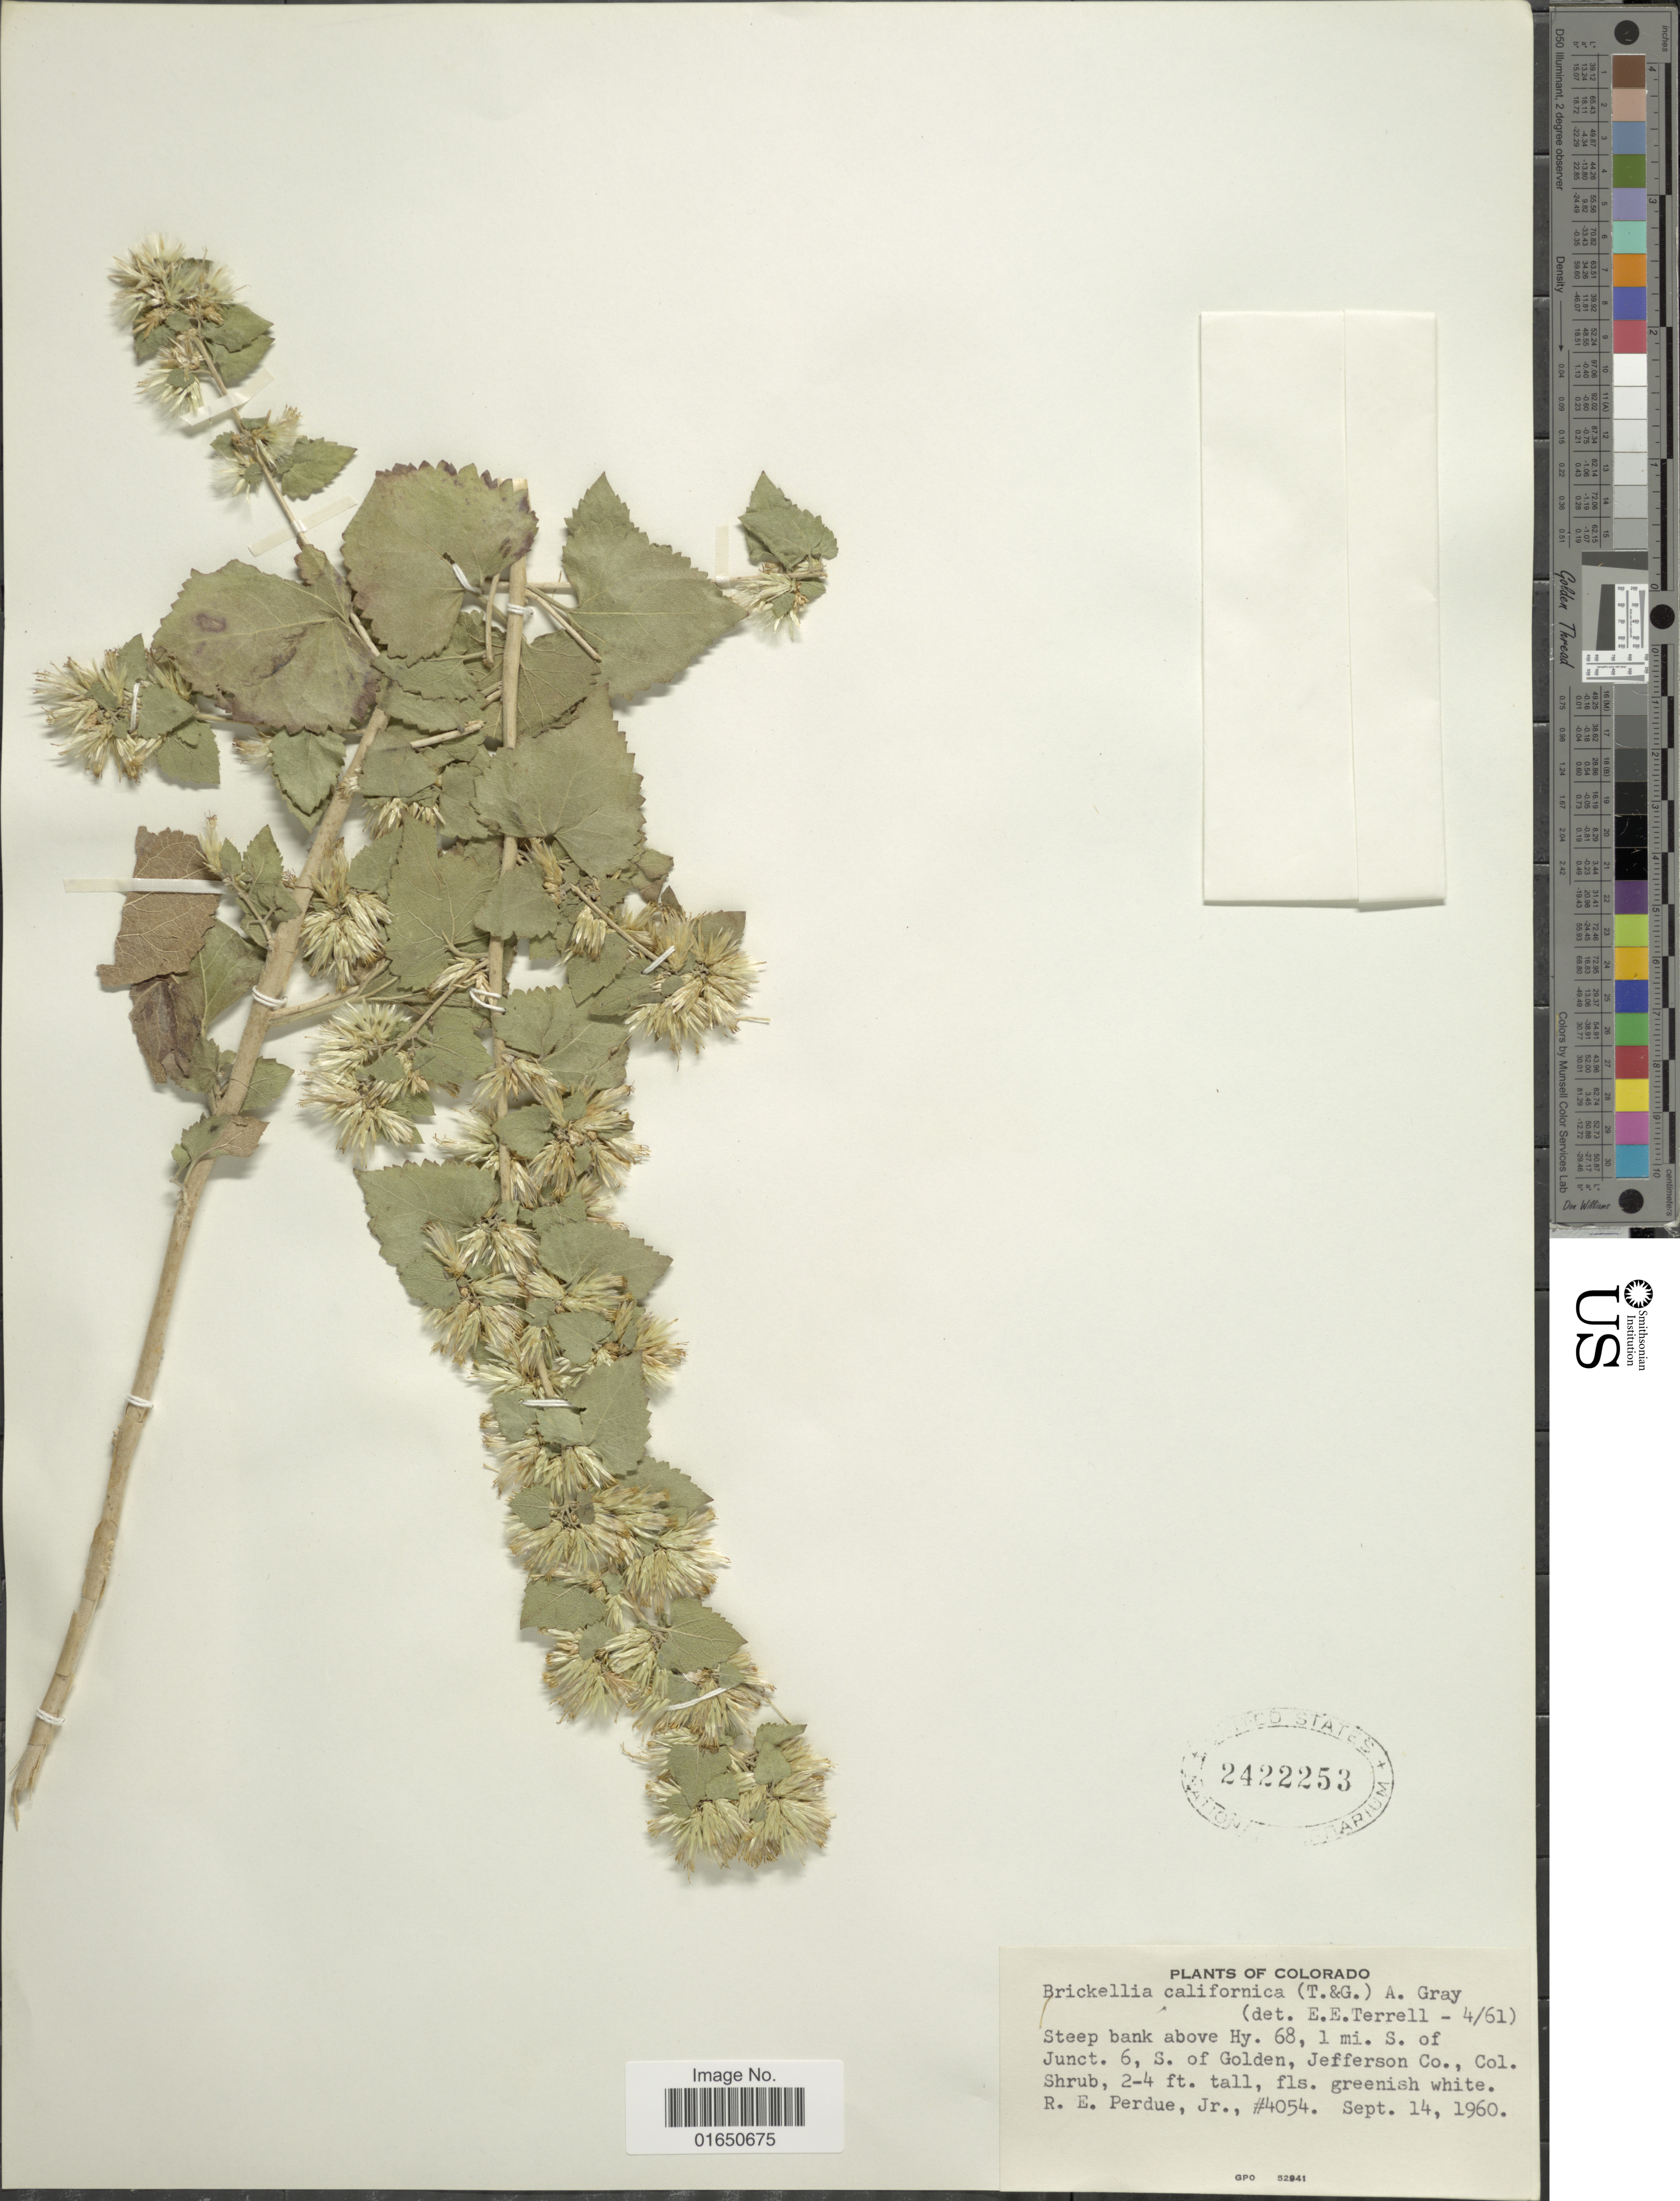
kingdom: Plantae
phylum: Tracheophyta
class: Magnoliopsida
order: Asterales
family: Asteraceae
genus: Brickellia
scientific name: Brickellia californica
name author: (Torr. & A. Gray) A. Gray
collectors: R. E. Perdue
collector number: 4054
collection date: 1960-09-14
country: United States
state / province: Colorado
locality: Steep bank above Hy. 68, 1 mi. S. of Junct. 6, S. of Golden, Jefferson Co.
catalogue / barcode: US 2422253